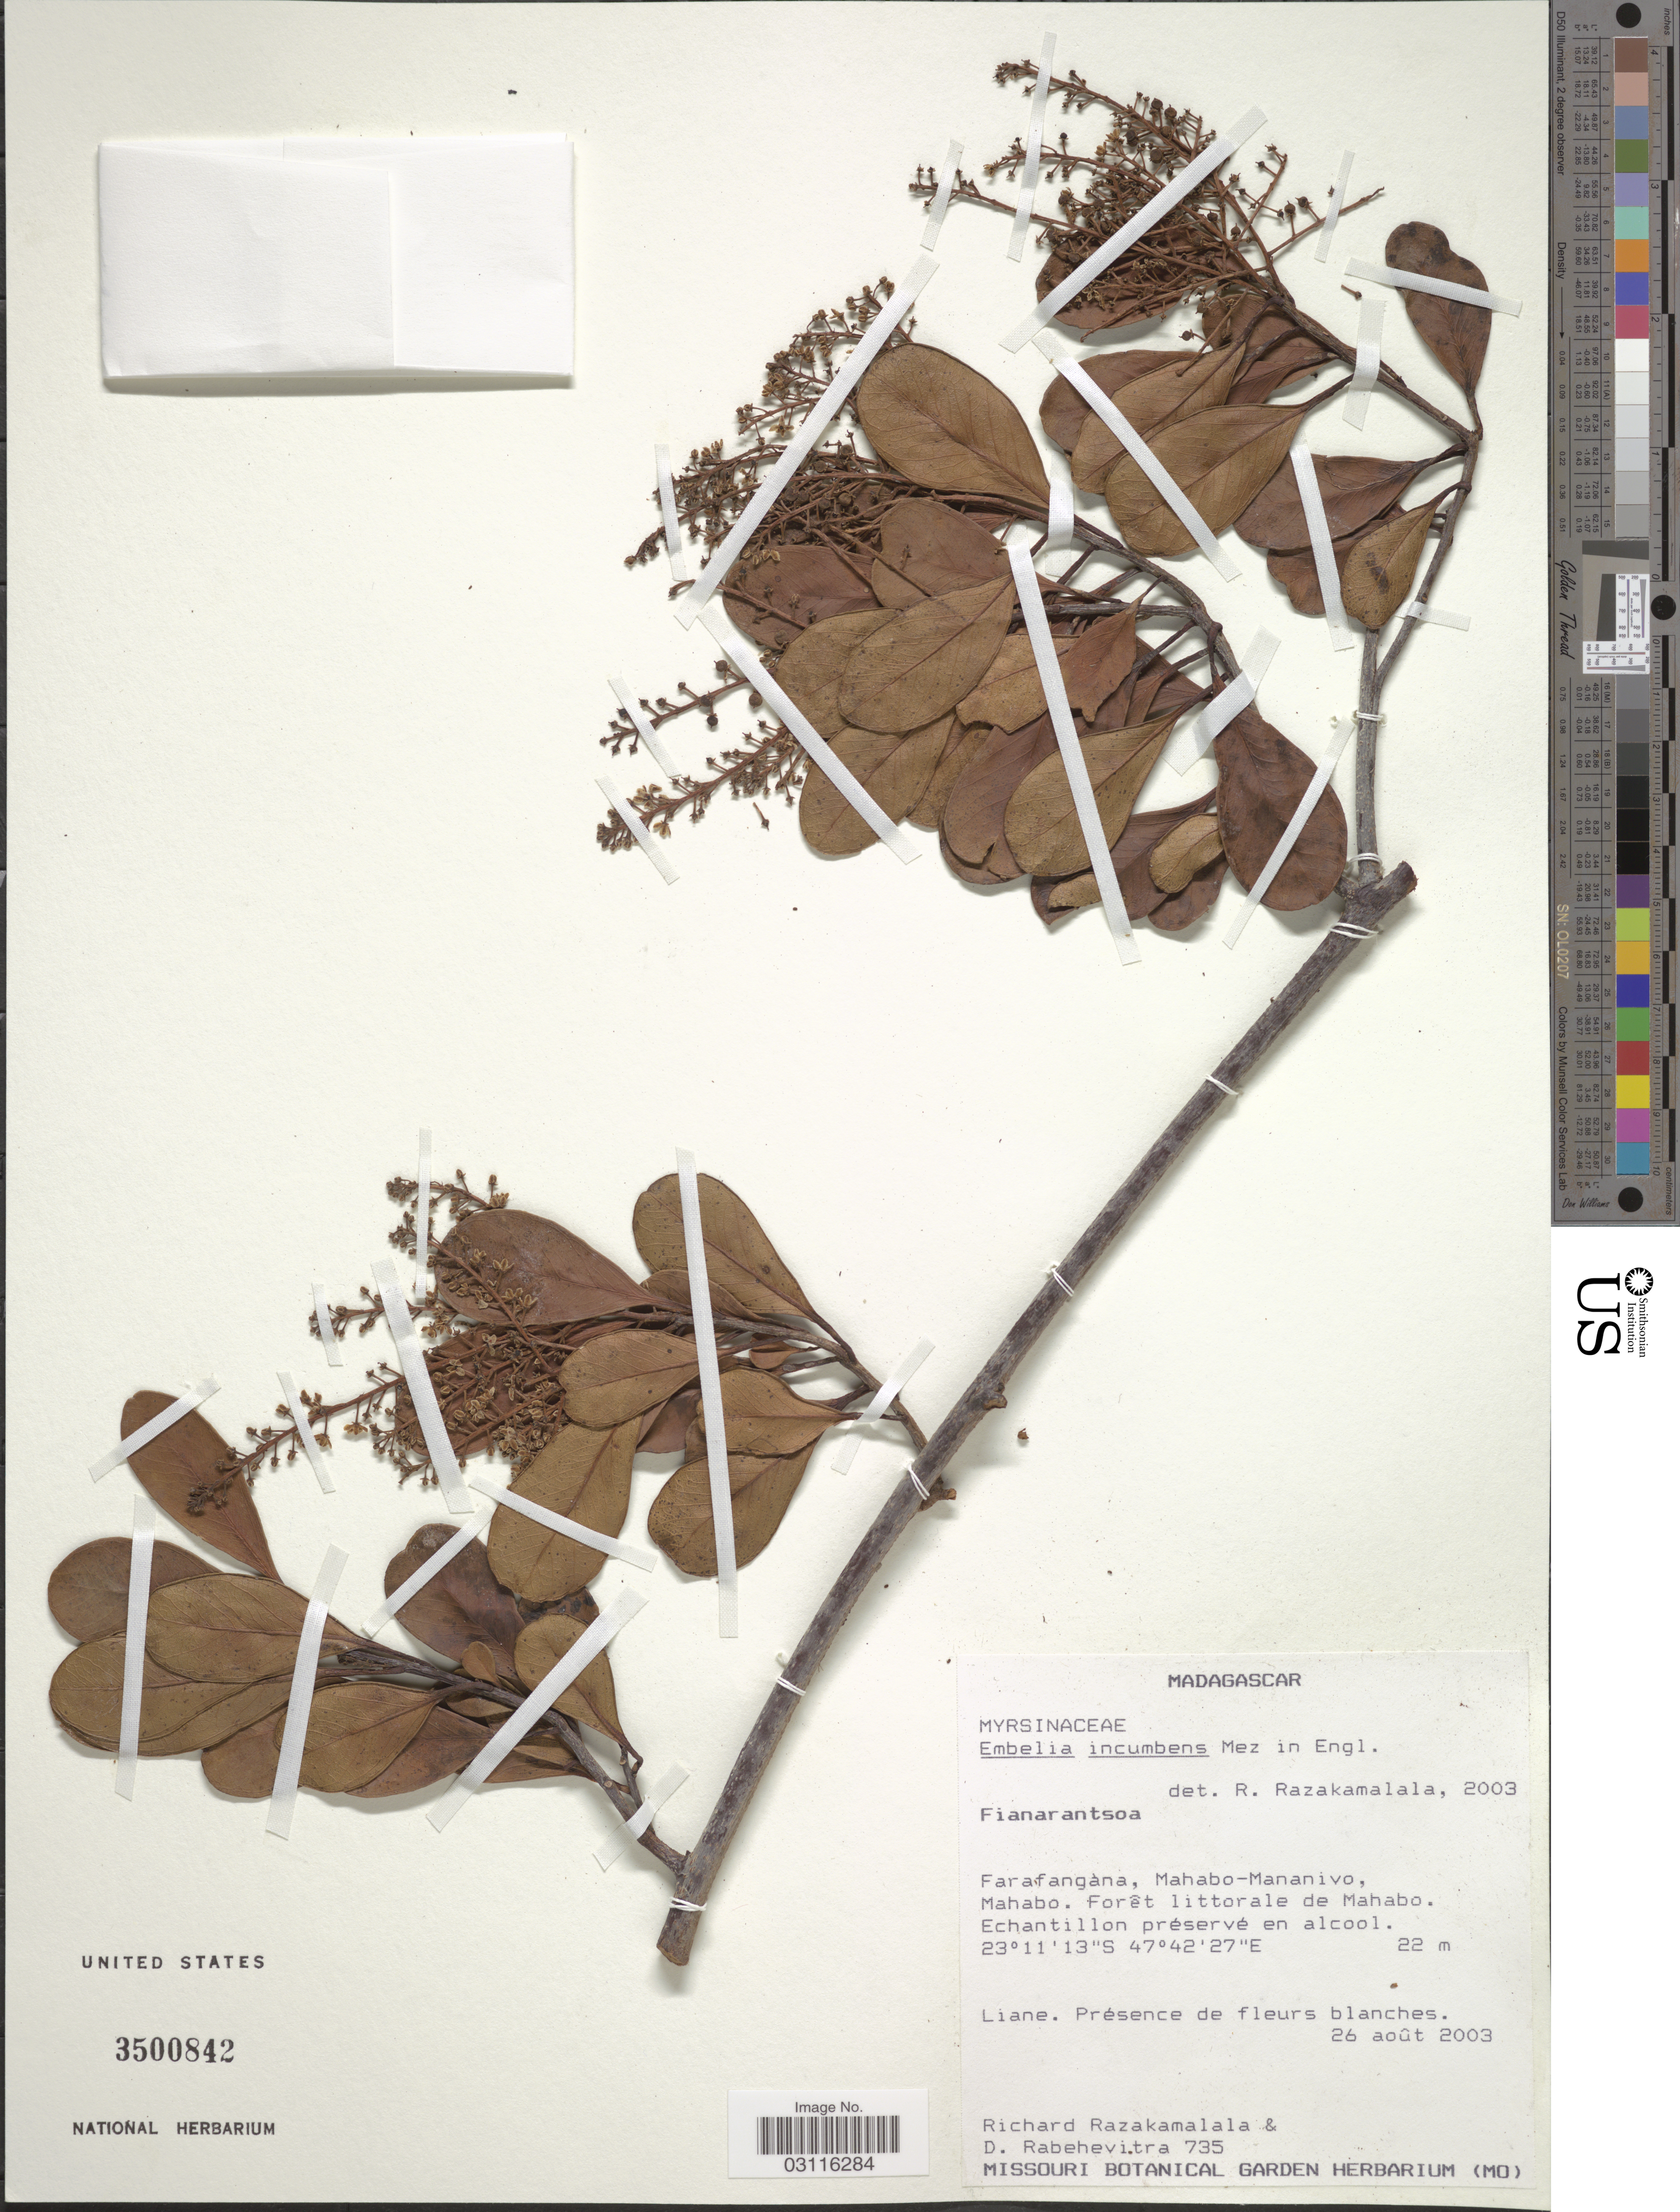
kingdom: Plantae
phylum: Tracheophyta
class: Magnoliopsida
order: Ericales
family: Primulaceae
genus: Embelia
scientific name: Embelia incumbens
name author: Mez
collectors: R. Razakamalala & D. Rabehevitra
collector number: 735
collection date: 2003-08-26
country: Madagascar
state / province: Menabe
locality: Farafangàna, Mahabo-Mananivo, Mahabo. Forêt littorale de Mahabo.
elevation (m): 22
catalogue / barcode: US 3500842